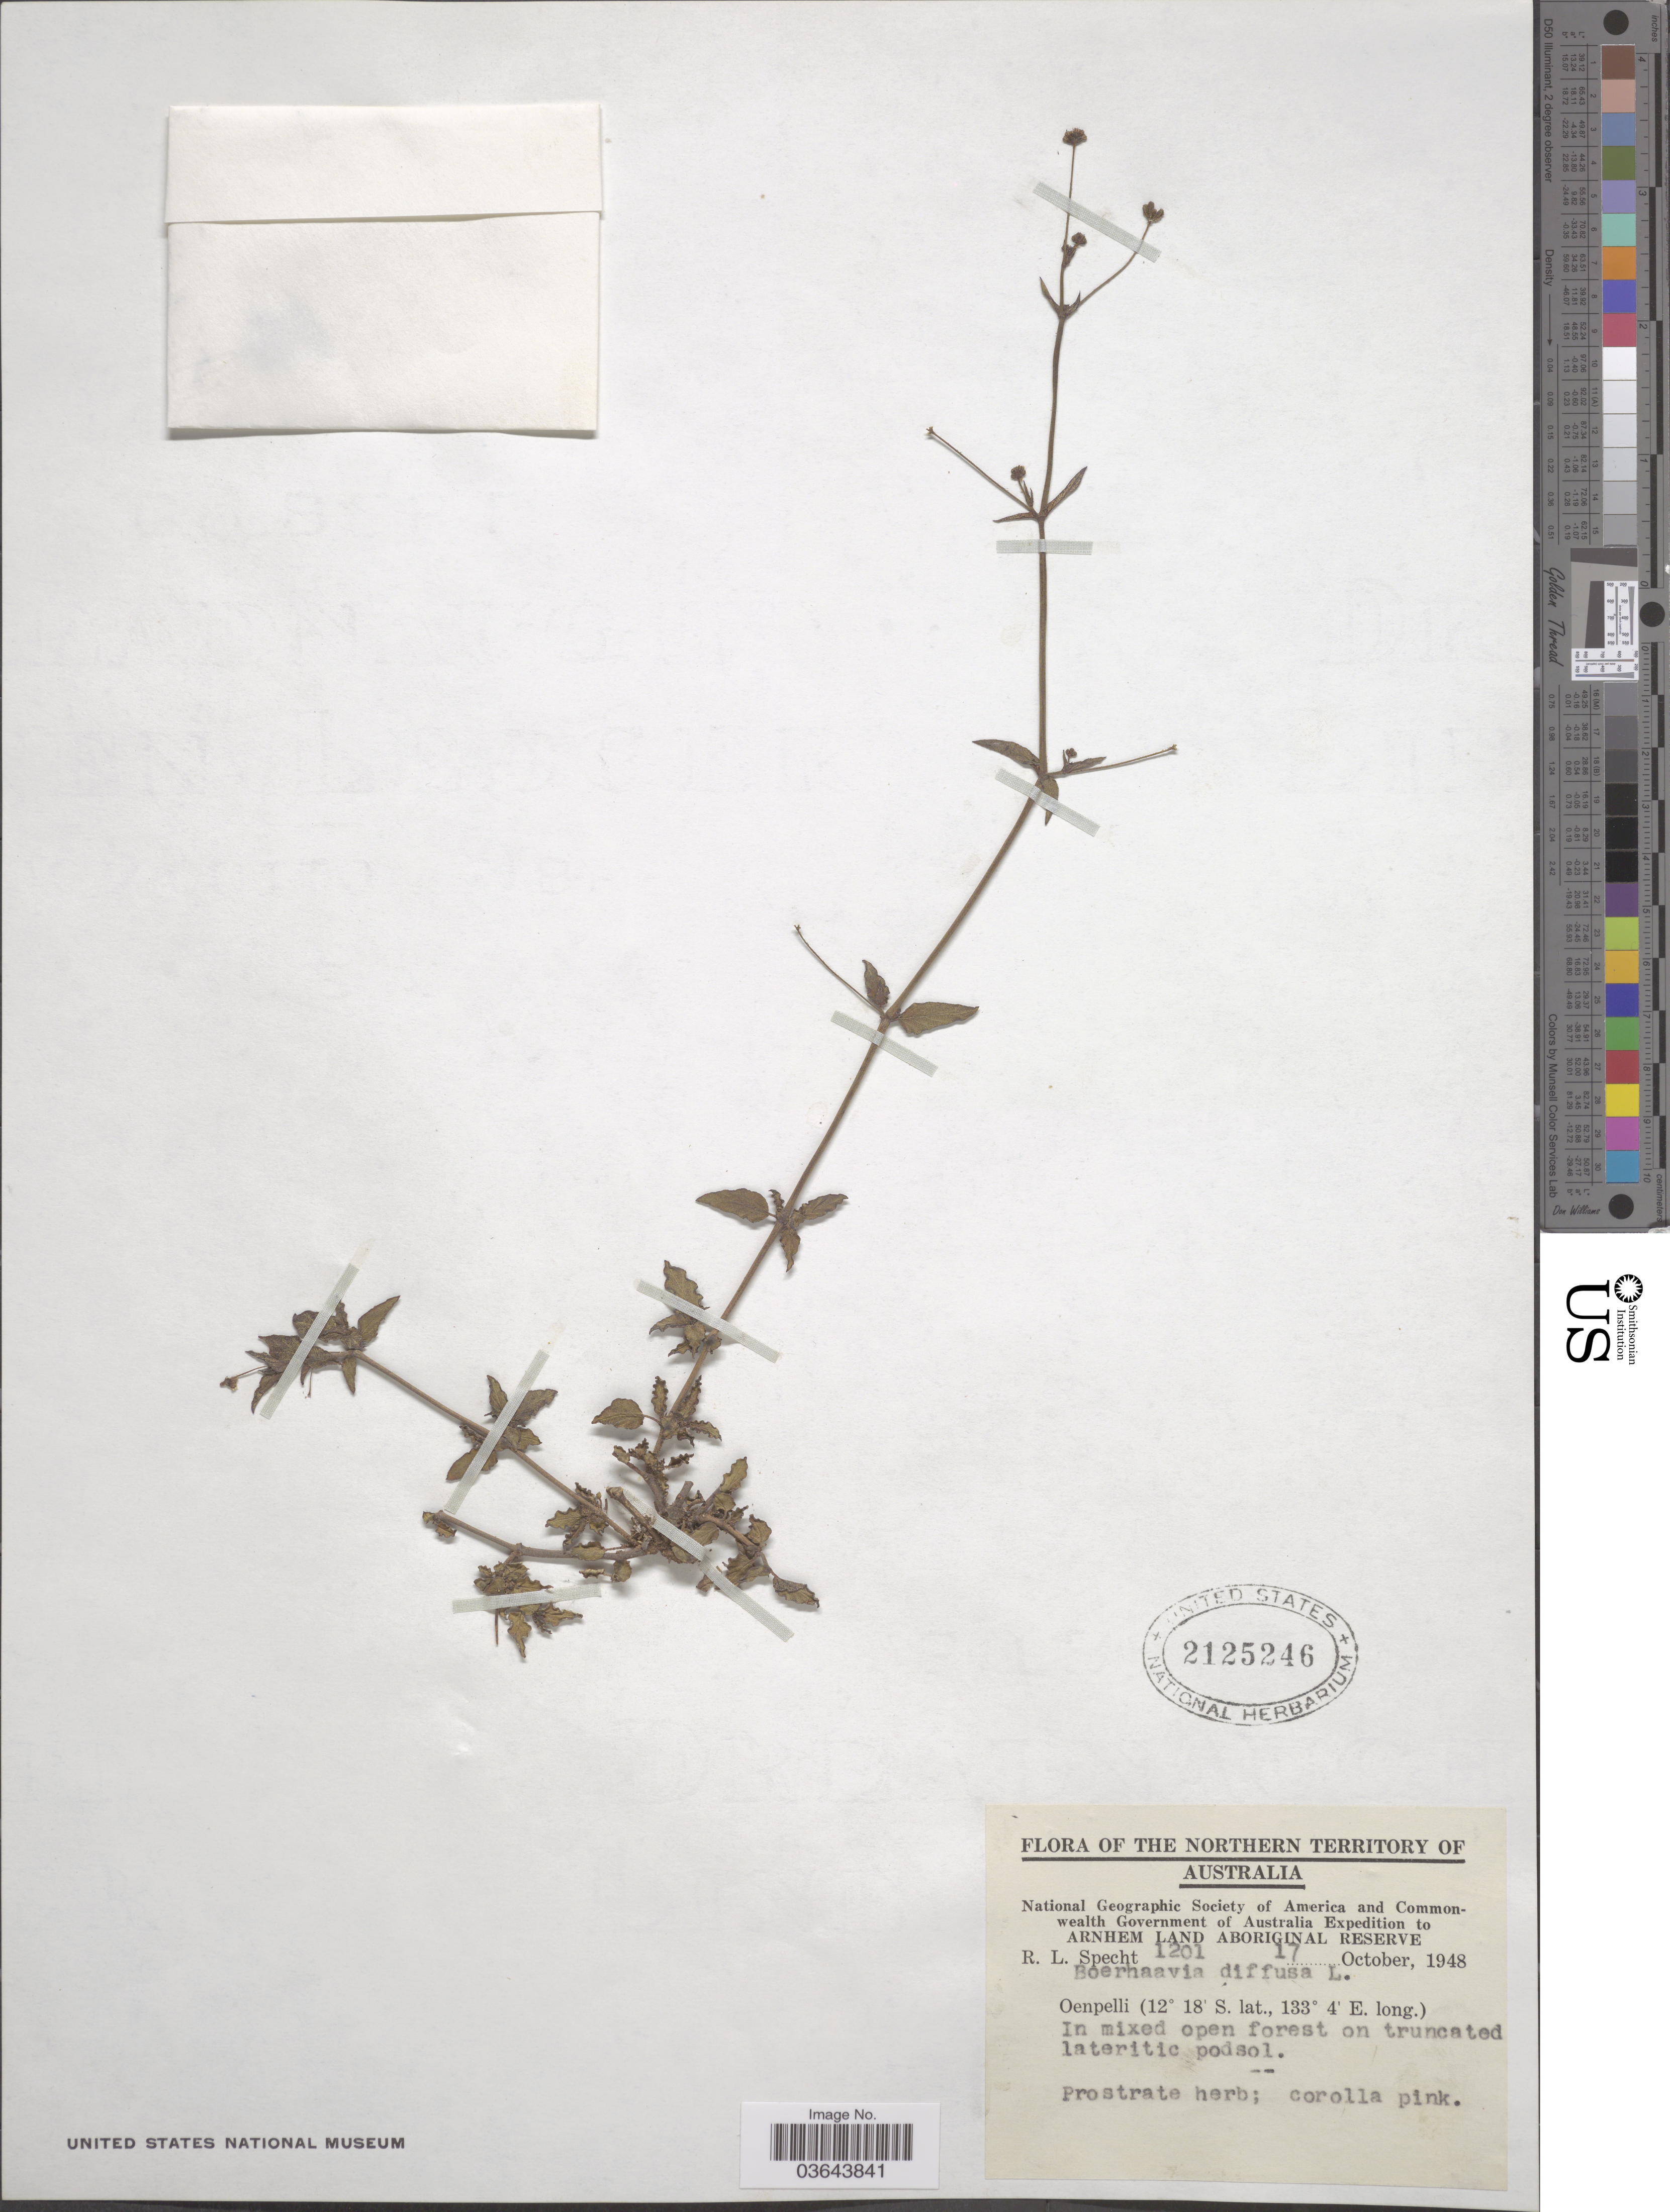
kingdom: Plantae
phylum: Tracheophyta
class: Magnoliopsida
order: Caryophyllales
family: Nyctaginaceae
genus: Boerhavia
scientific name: Boerhavia mutabilis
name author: R. Br.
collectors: R. L. Specht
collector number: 1201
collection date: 1948-10-17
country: Australia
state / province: Northern Territory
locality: Oenpelli. Arnhem Land Aboriginal Reserve.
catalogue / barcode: US 2125246